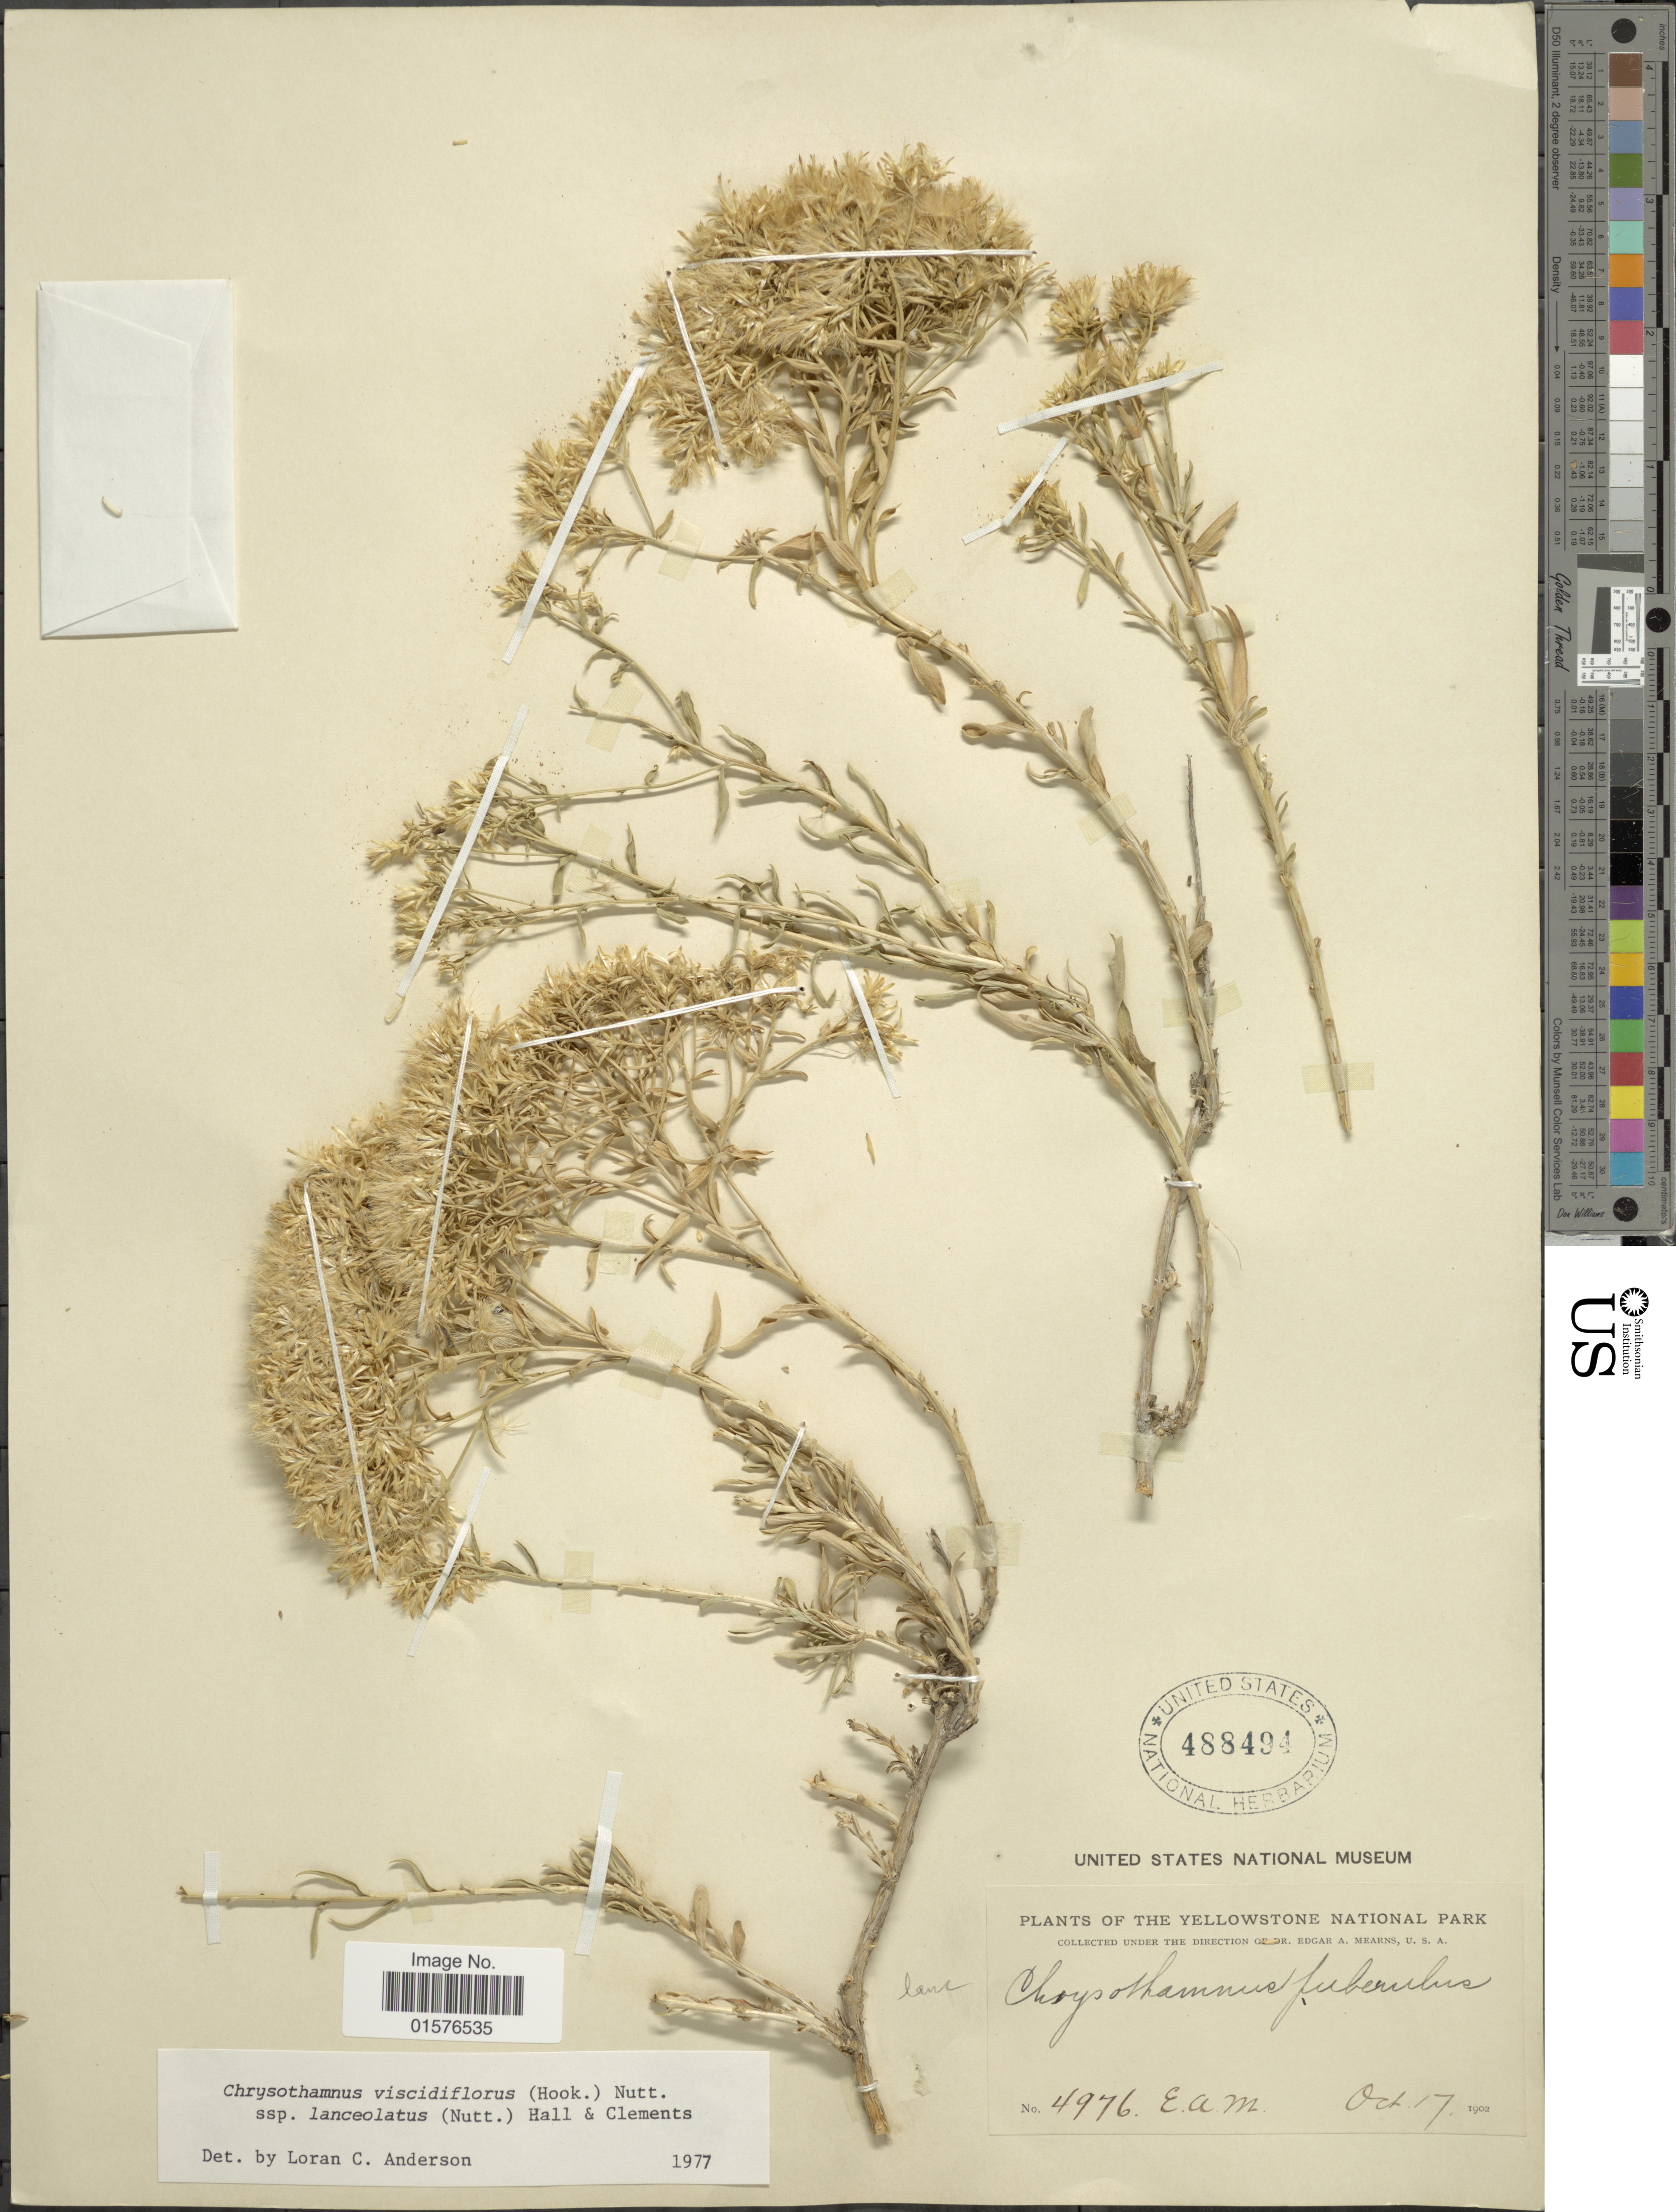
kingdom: Plantae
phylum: Tracheophyta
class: Magnoliopsida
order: Asterales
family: Asteraceae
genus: Chrysothamnus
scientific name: Chrysothamnus viscidiflorus subsp. lanceolatus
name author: (Nutt.) H.M. Hall & Clem.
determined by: Urbatsch, Lowell E., Curator (LSU), Louisiana State University (UNITED STATES)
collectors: E. A. Mearns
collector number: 4976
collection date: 1902-10-17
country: United States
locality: The Yellowstone National Park.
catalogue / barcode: US 488494